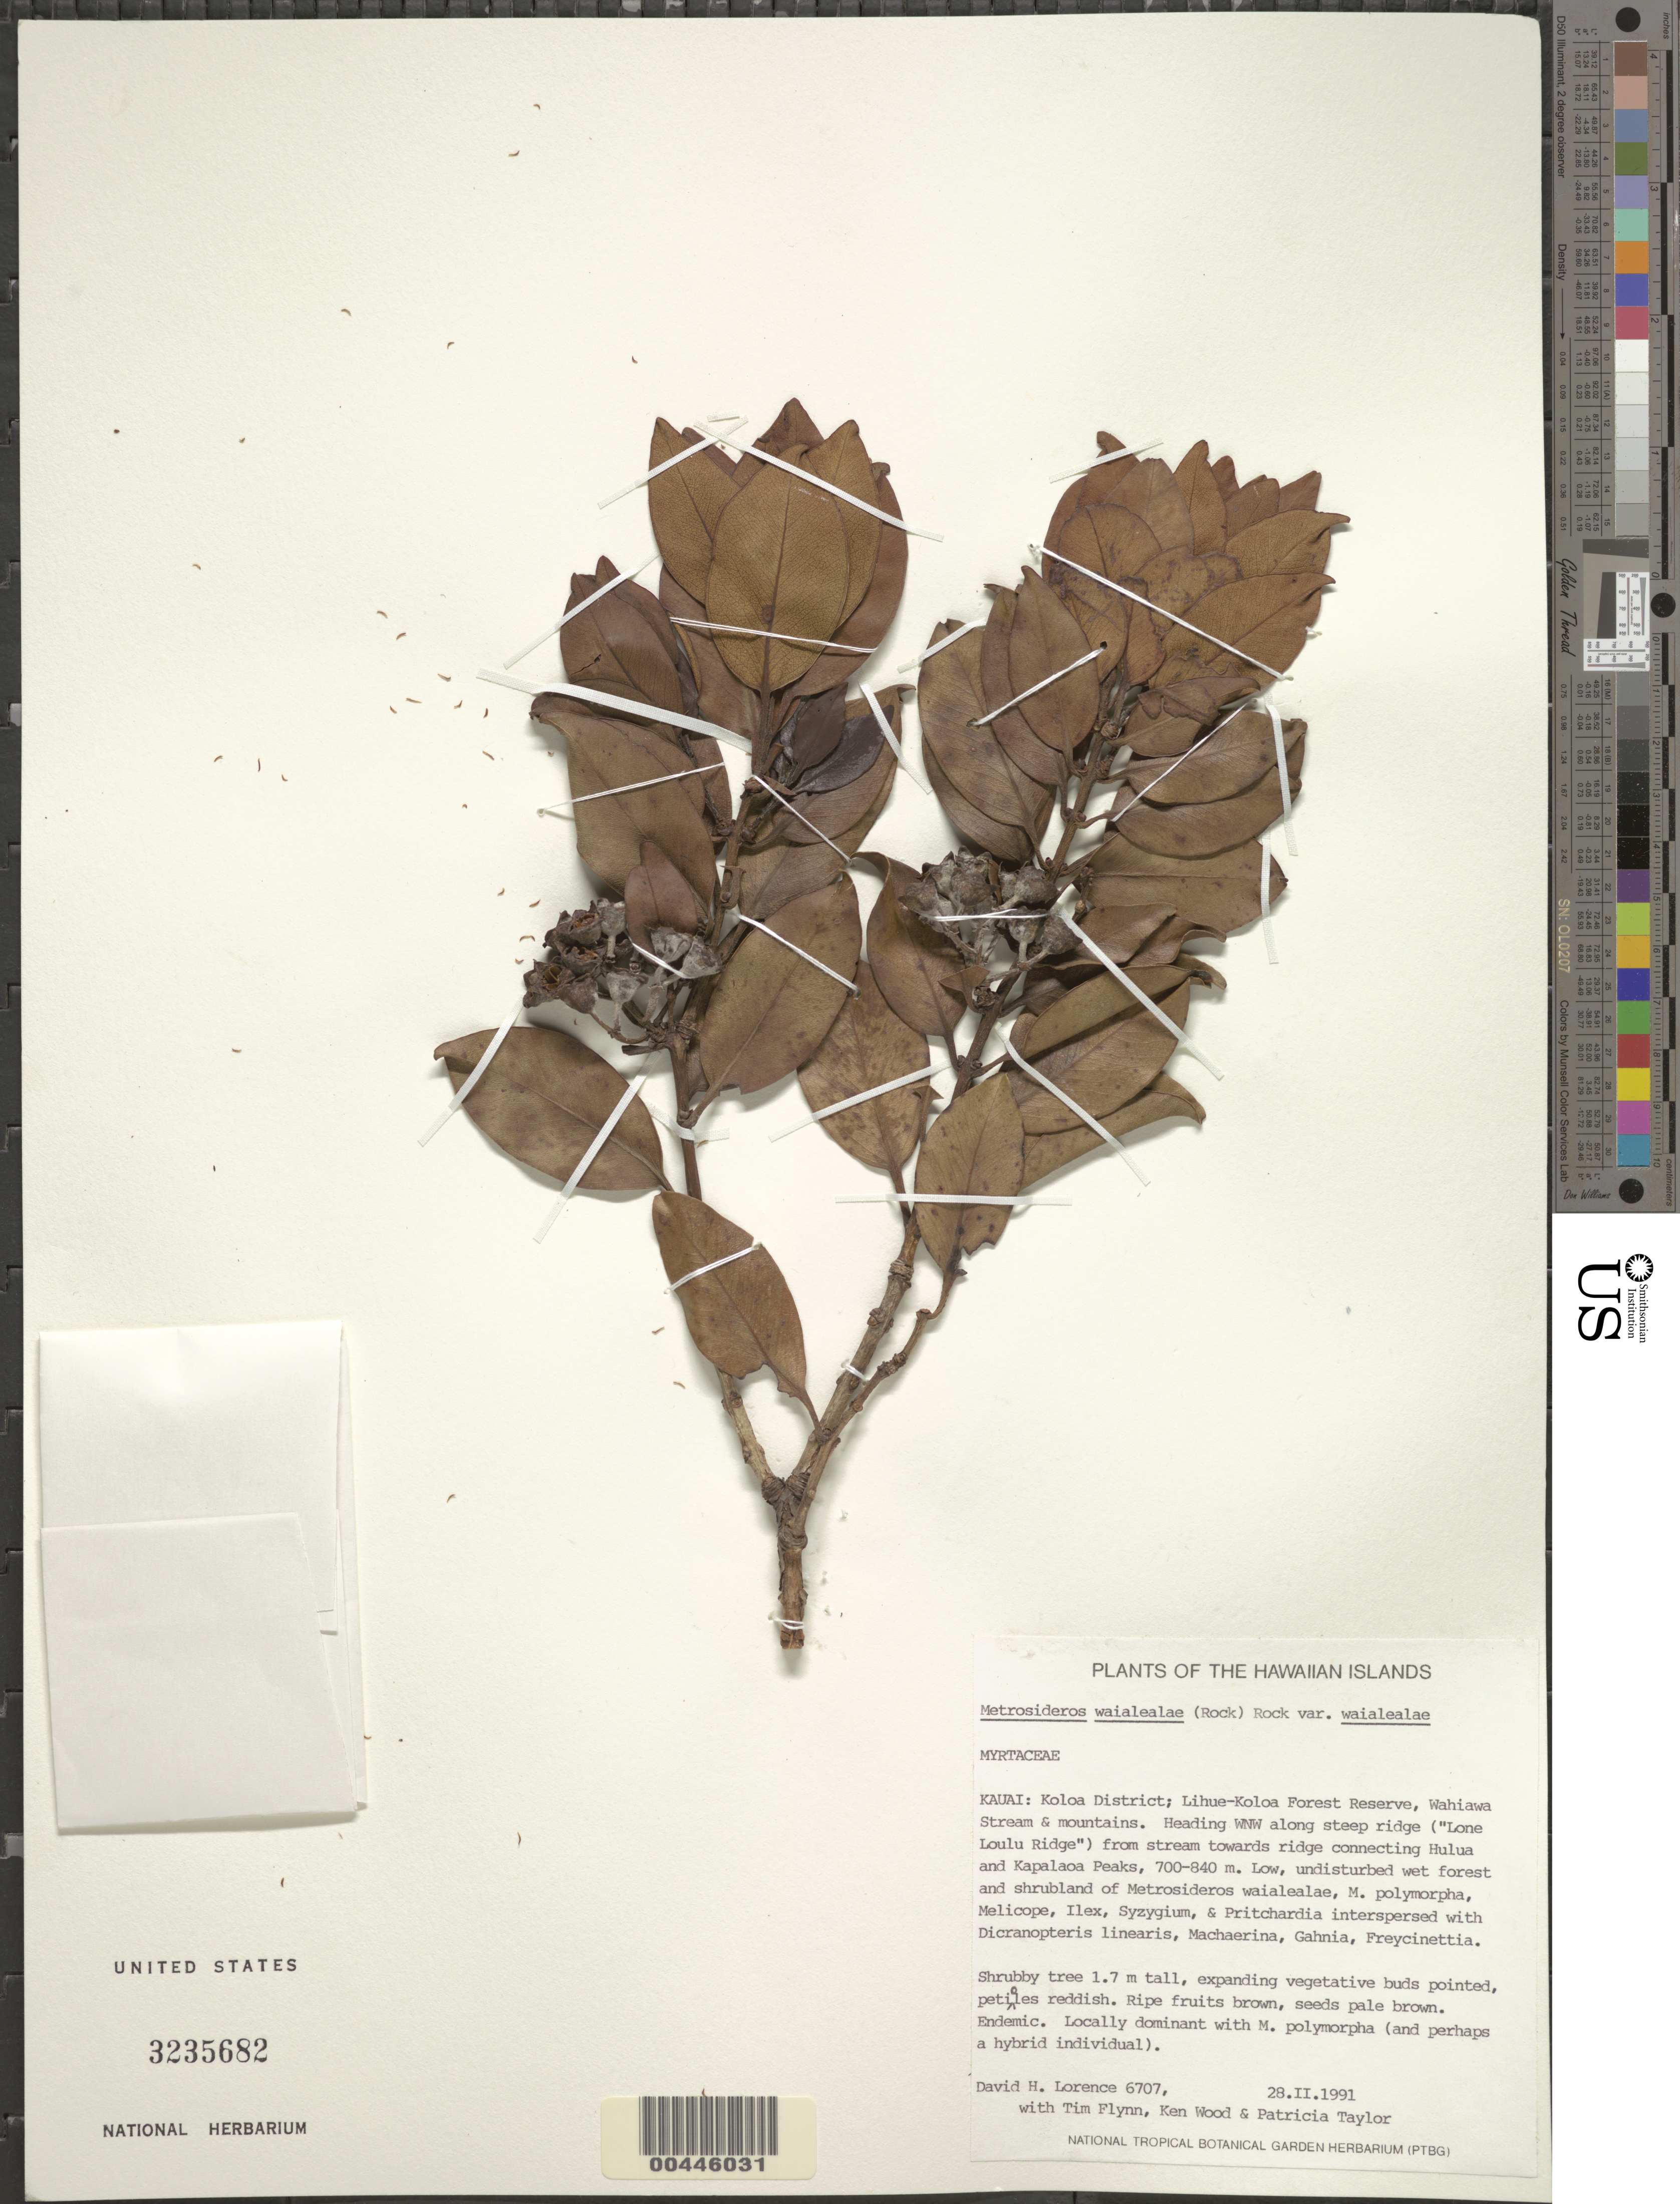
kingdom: Plantae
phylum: Tracheophyta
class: Magnoliopsida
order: Myrtales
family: Myrtaceae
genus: Metrosideros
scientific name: Metrosideros waialealae var. waialealae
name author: (Rock) Rock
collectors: D. Lorence, T. W. Flynn, K. Wood & P. G. Taylor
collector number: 6707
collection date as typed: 28 Feb 1991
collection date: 1991-02-28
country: United States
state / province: Hawaii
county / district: Kauai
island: Kaua'i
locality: Koloa Dist, Lihue-Koloa For Res, Wahiawa Str and mts, WNW along Lone Loulu Ridge towards ridge btw Hulua and Kapalaoa Peaks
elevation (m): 700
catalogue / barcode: US 3235682